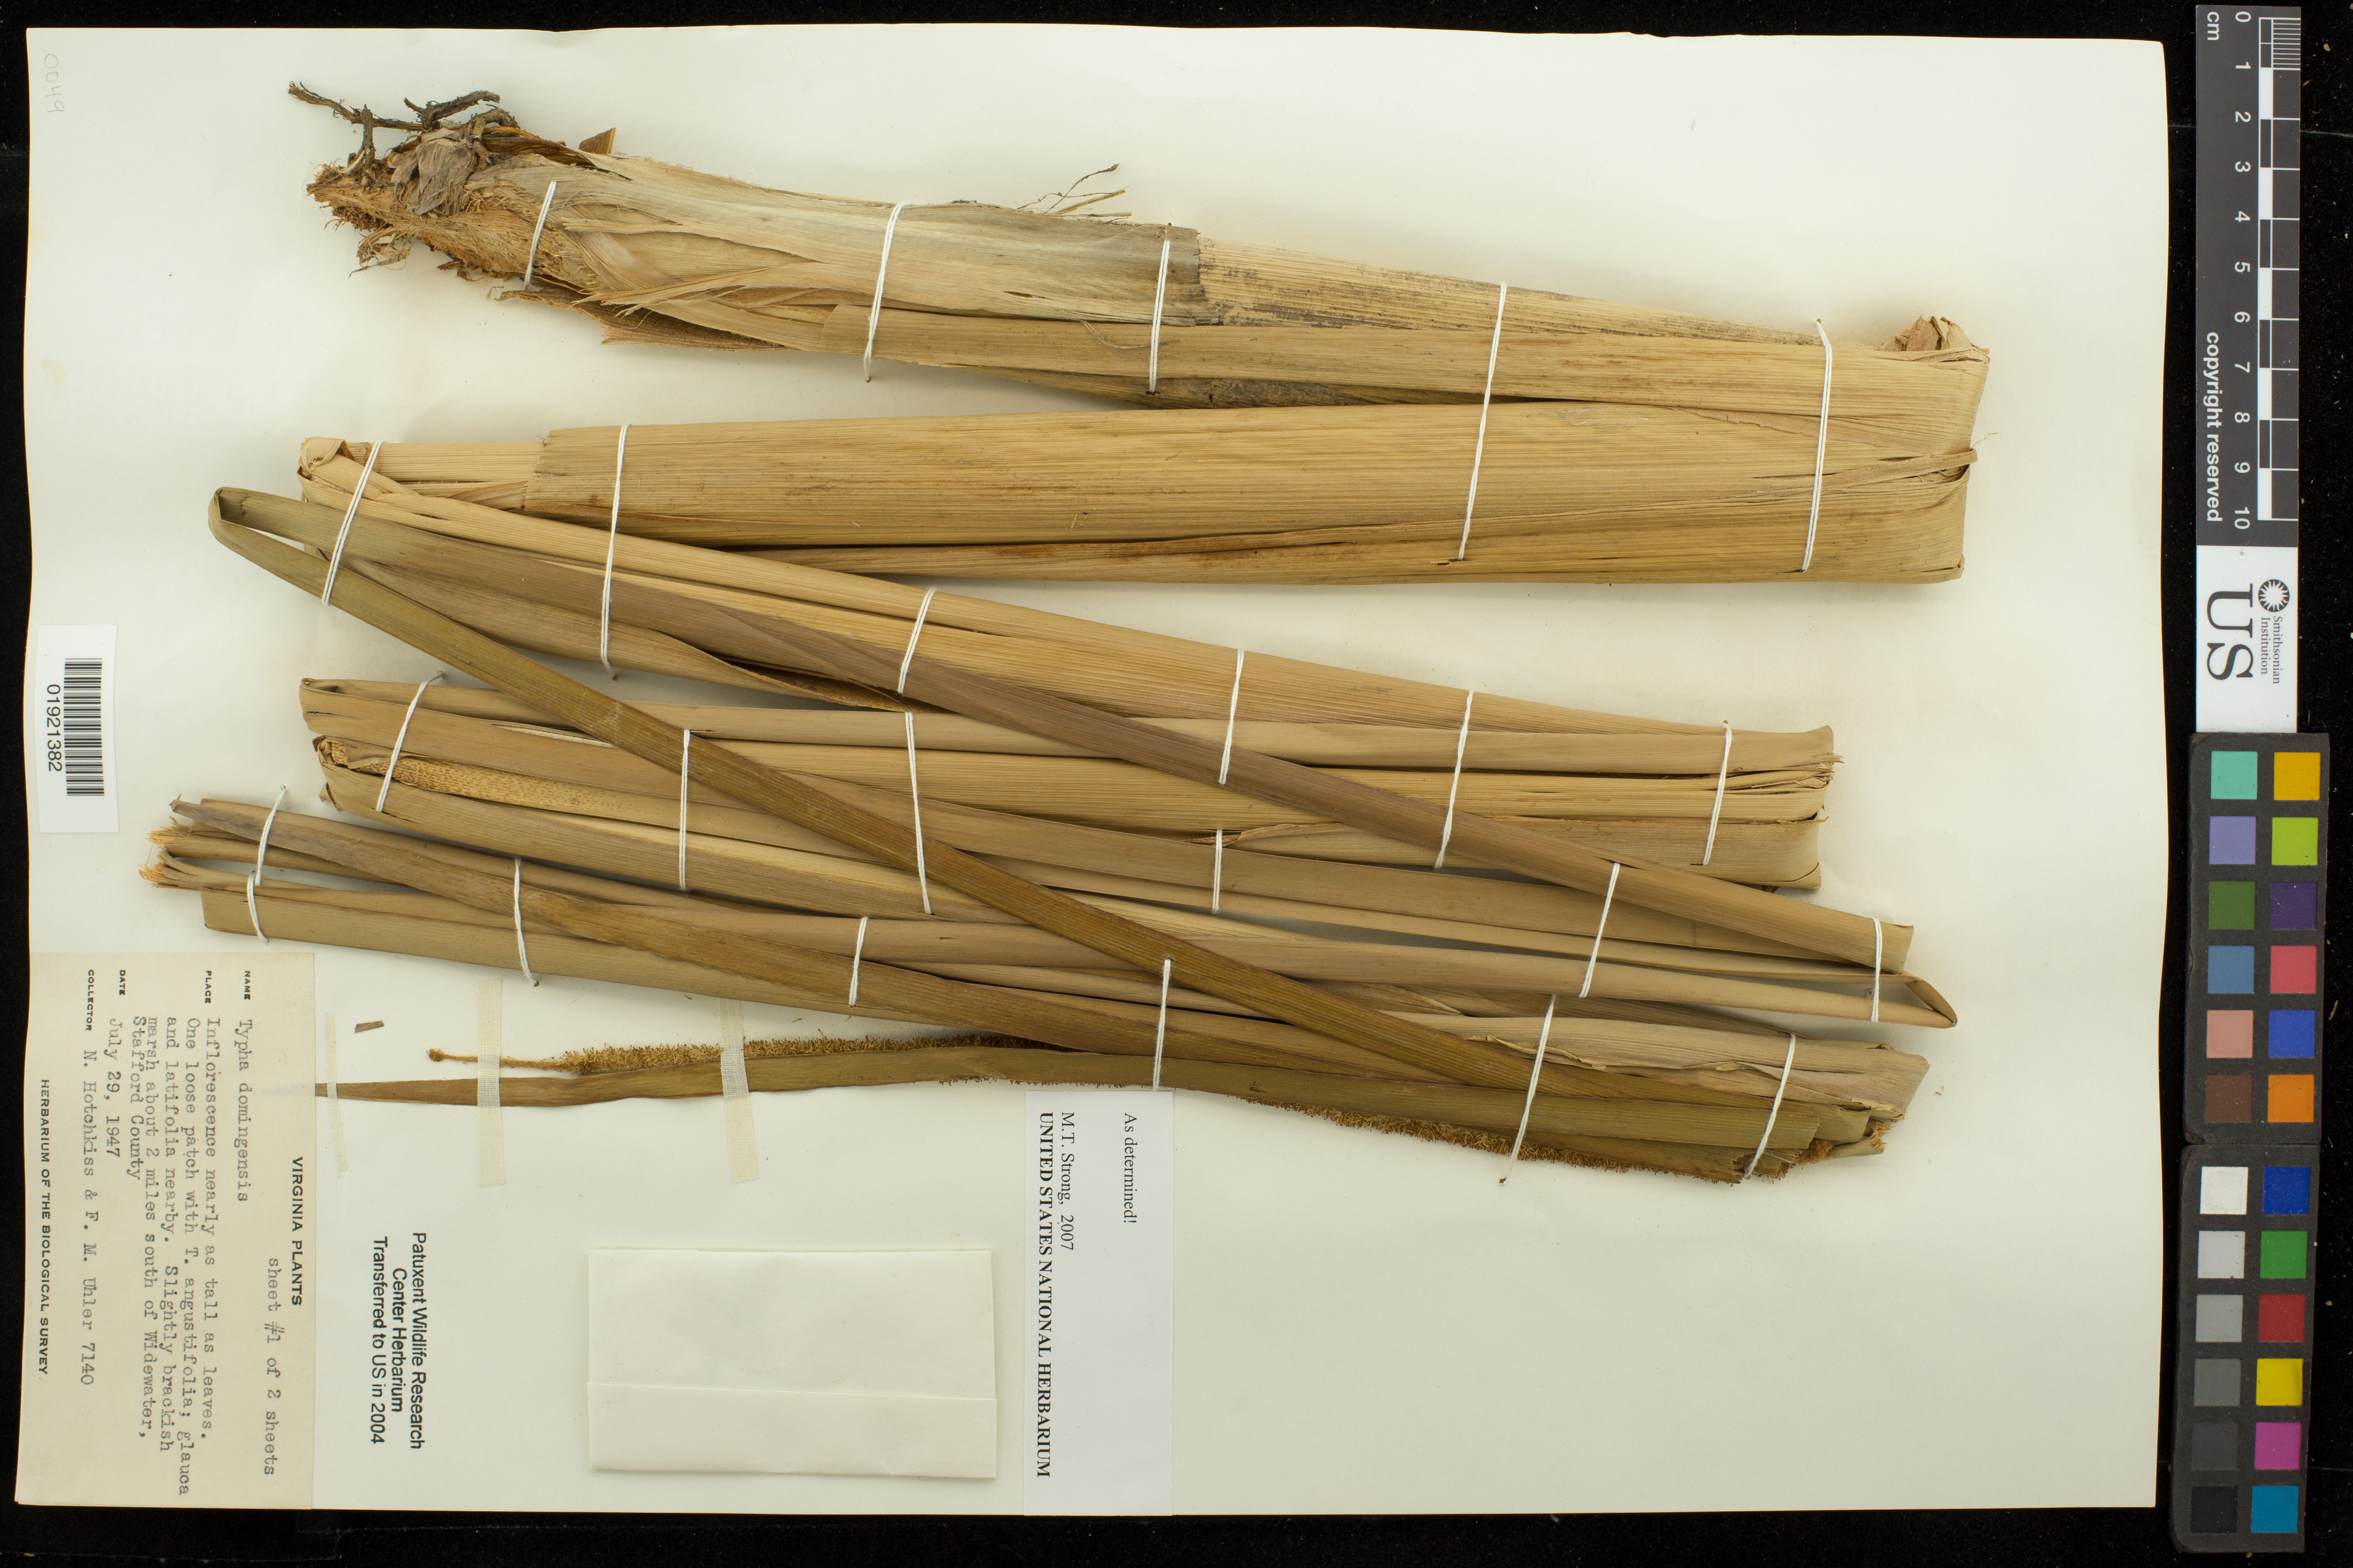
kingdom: Plantae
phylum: Tracheophyta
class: Liliopsida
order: Poales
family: Typhaceae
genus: Typha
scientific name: Typha domingensis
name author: Pers.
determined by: Strong, Mark T., (BOT), Smithsonian Institution - National Museum of Natural History (UNITED STATES)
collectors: N. Hotchkiss & F. Uhler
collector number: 7140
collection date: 1947-07-29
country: United States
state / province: Virginia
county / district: Stafford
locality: Slightly brackish marsh about 2 miles south of Widewater, Stafford County.